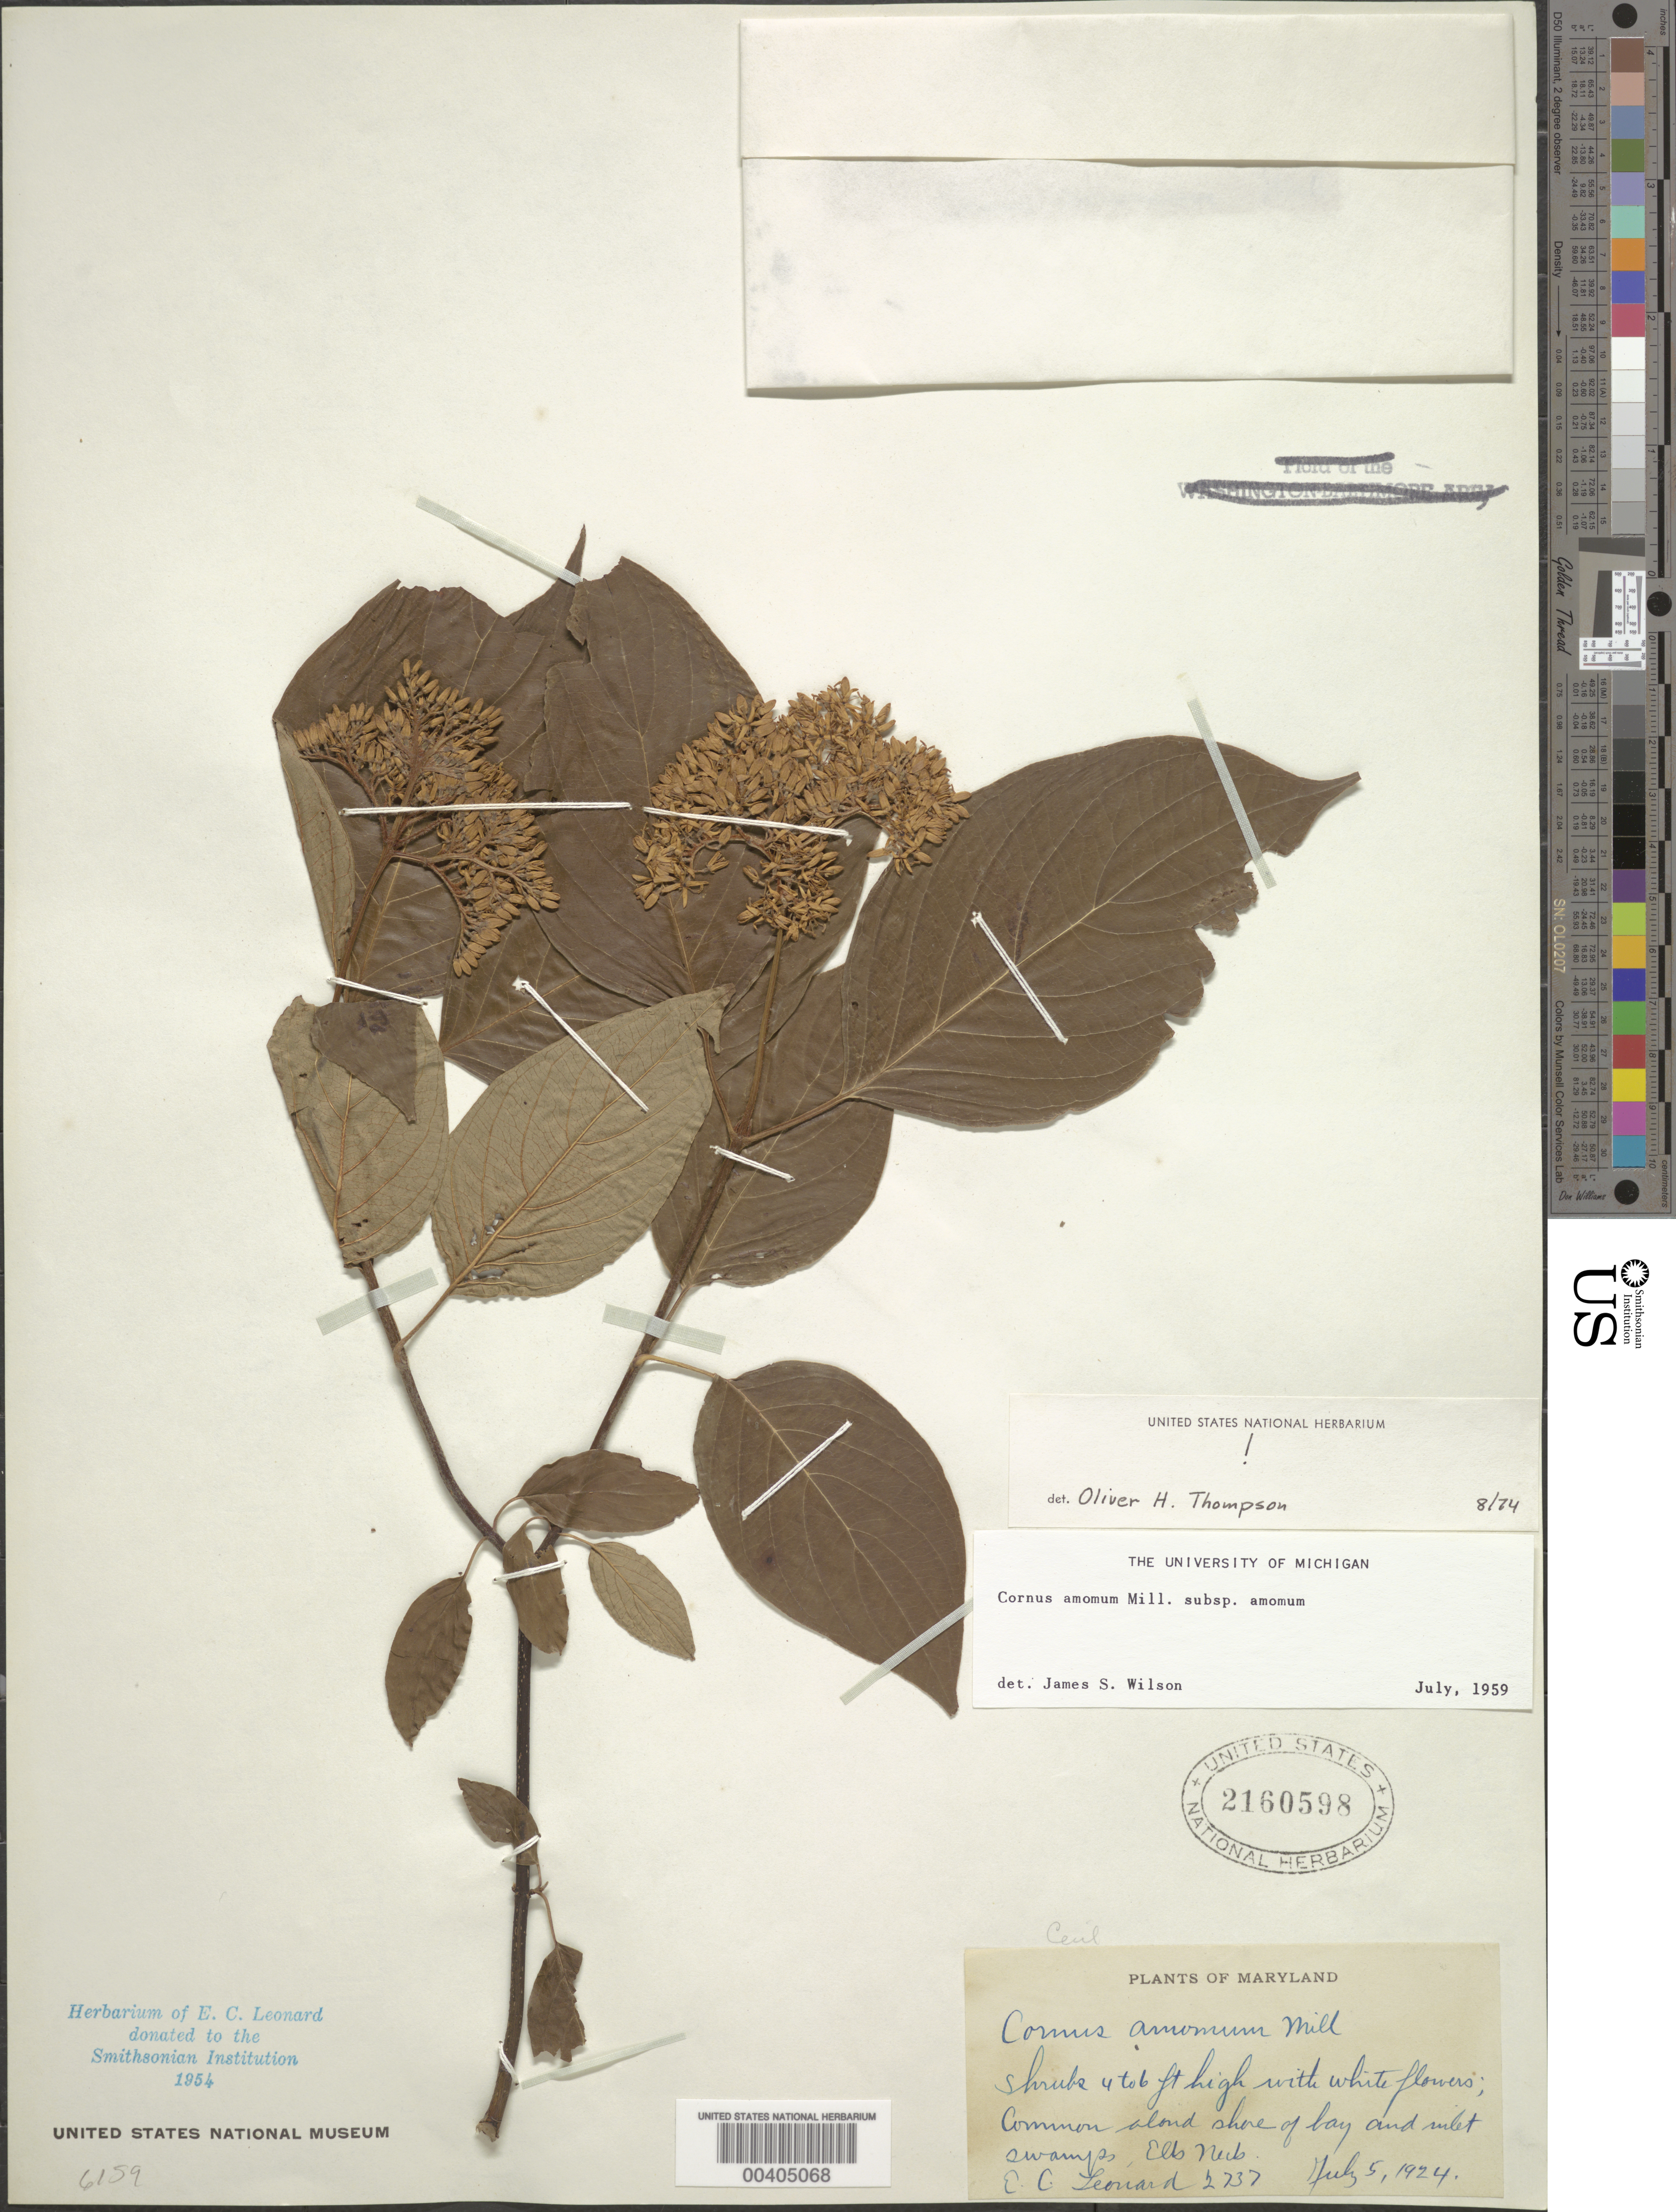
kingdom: Plantae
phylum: Tracheophyta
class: Magnoliopsida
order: Cornales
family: Cornaceae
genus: Cornus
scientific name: Cornus amomum subsp. amomum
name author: Mill.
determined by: Wilson, J. S., (MICH), University of Michigan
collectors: E. C. Leonard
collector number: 2737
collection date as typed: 05 Jul 1924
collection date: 1924-07-05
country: United States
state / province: Maryland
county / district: Cecil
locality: Elk Neck.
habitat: Common along shore of bay and inlet swamp.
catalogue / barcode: US 2160598